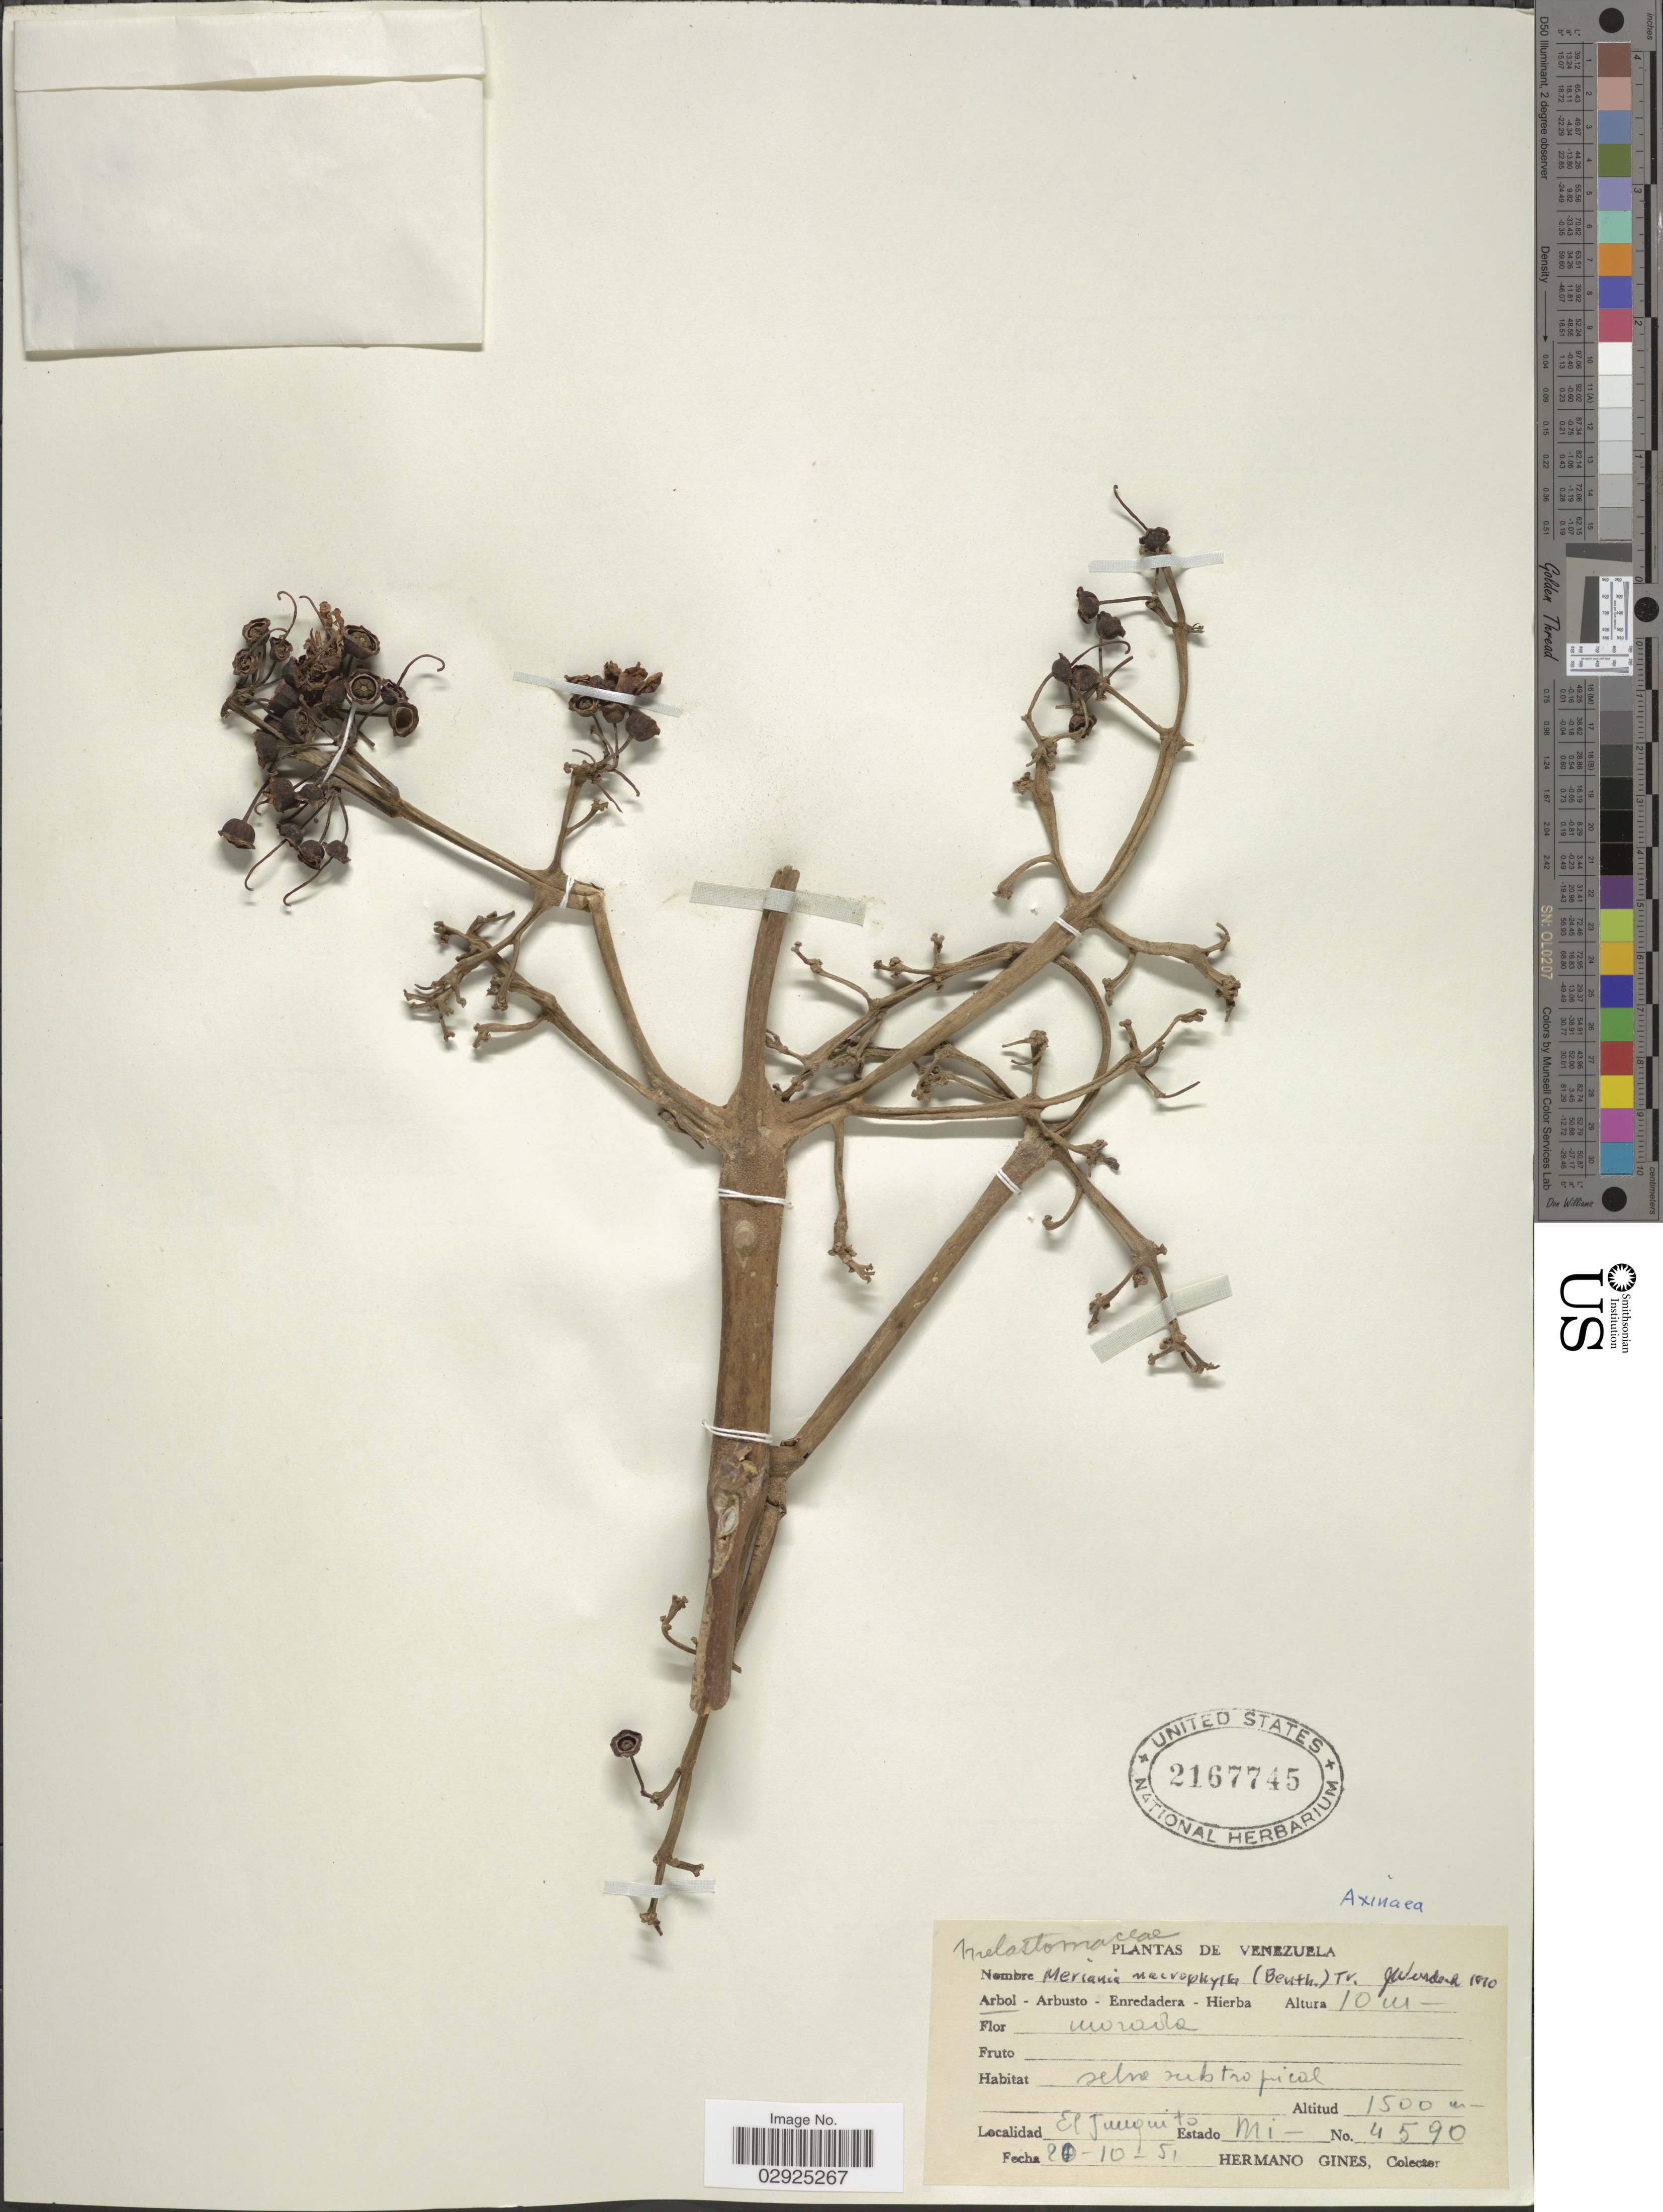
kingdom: Plantae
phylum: Tracheophyta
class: Magnoliopsida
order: Myrtales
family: Melastomataceae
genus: Meriania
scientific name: Meriania macrophylla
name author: (Benth.) Triana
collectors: Bro. Gines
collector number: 4590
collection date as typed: Transcribed d/m/y: 20/10/51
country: Venezuela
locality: El Junquito, Estado Mi.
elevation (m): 1500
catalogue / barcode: US 2167745